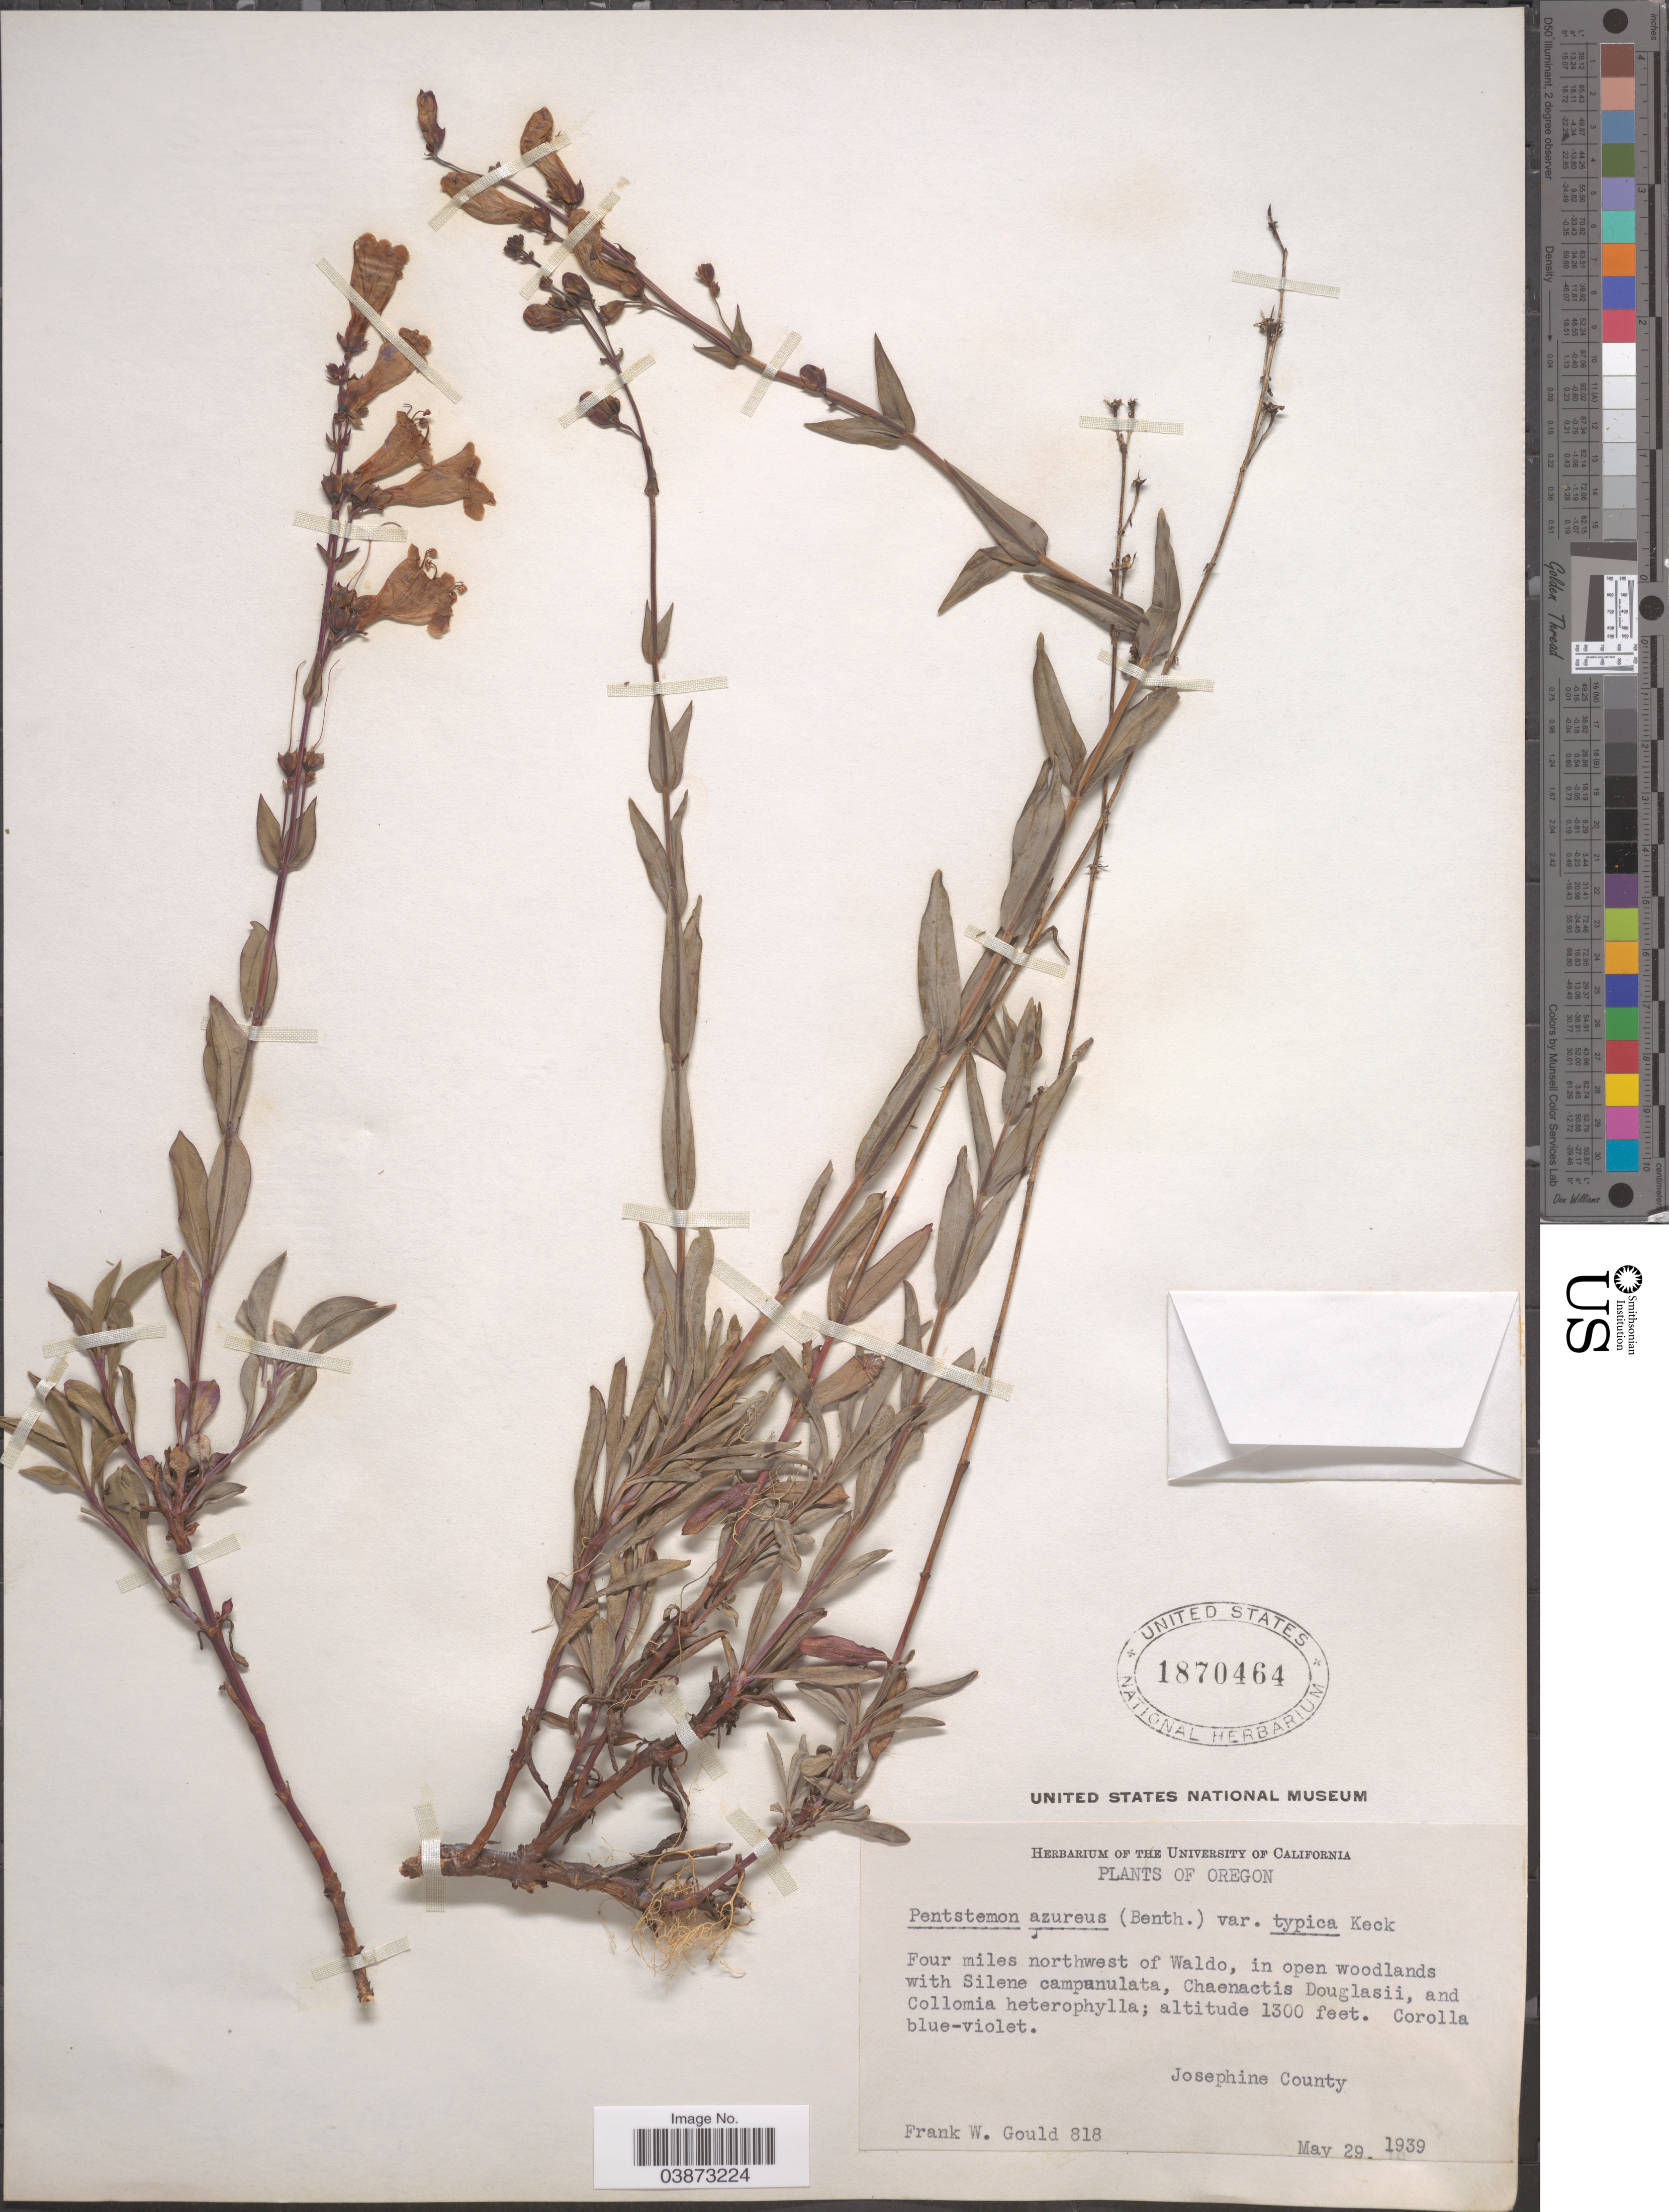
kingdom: Plantae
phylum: Tracheophyta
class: Magnoliopsida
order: Lamiales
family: Plantaginaceae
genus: Penstemon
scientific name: Penstemon azureus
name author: Benth.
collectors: F. W. Gould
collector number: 818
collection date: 1939-05-29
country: United States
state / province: Oregon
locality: Four miles northwest of Waldo. Josephine County.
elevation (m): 396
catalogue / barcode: US 1870464